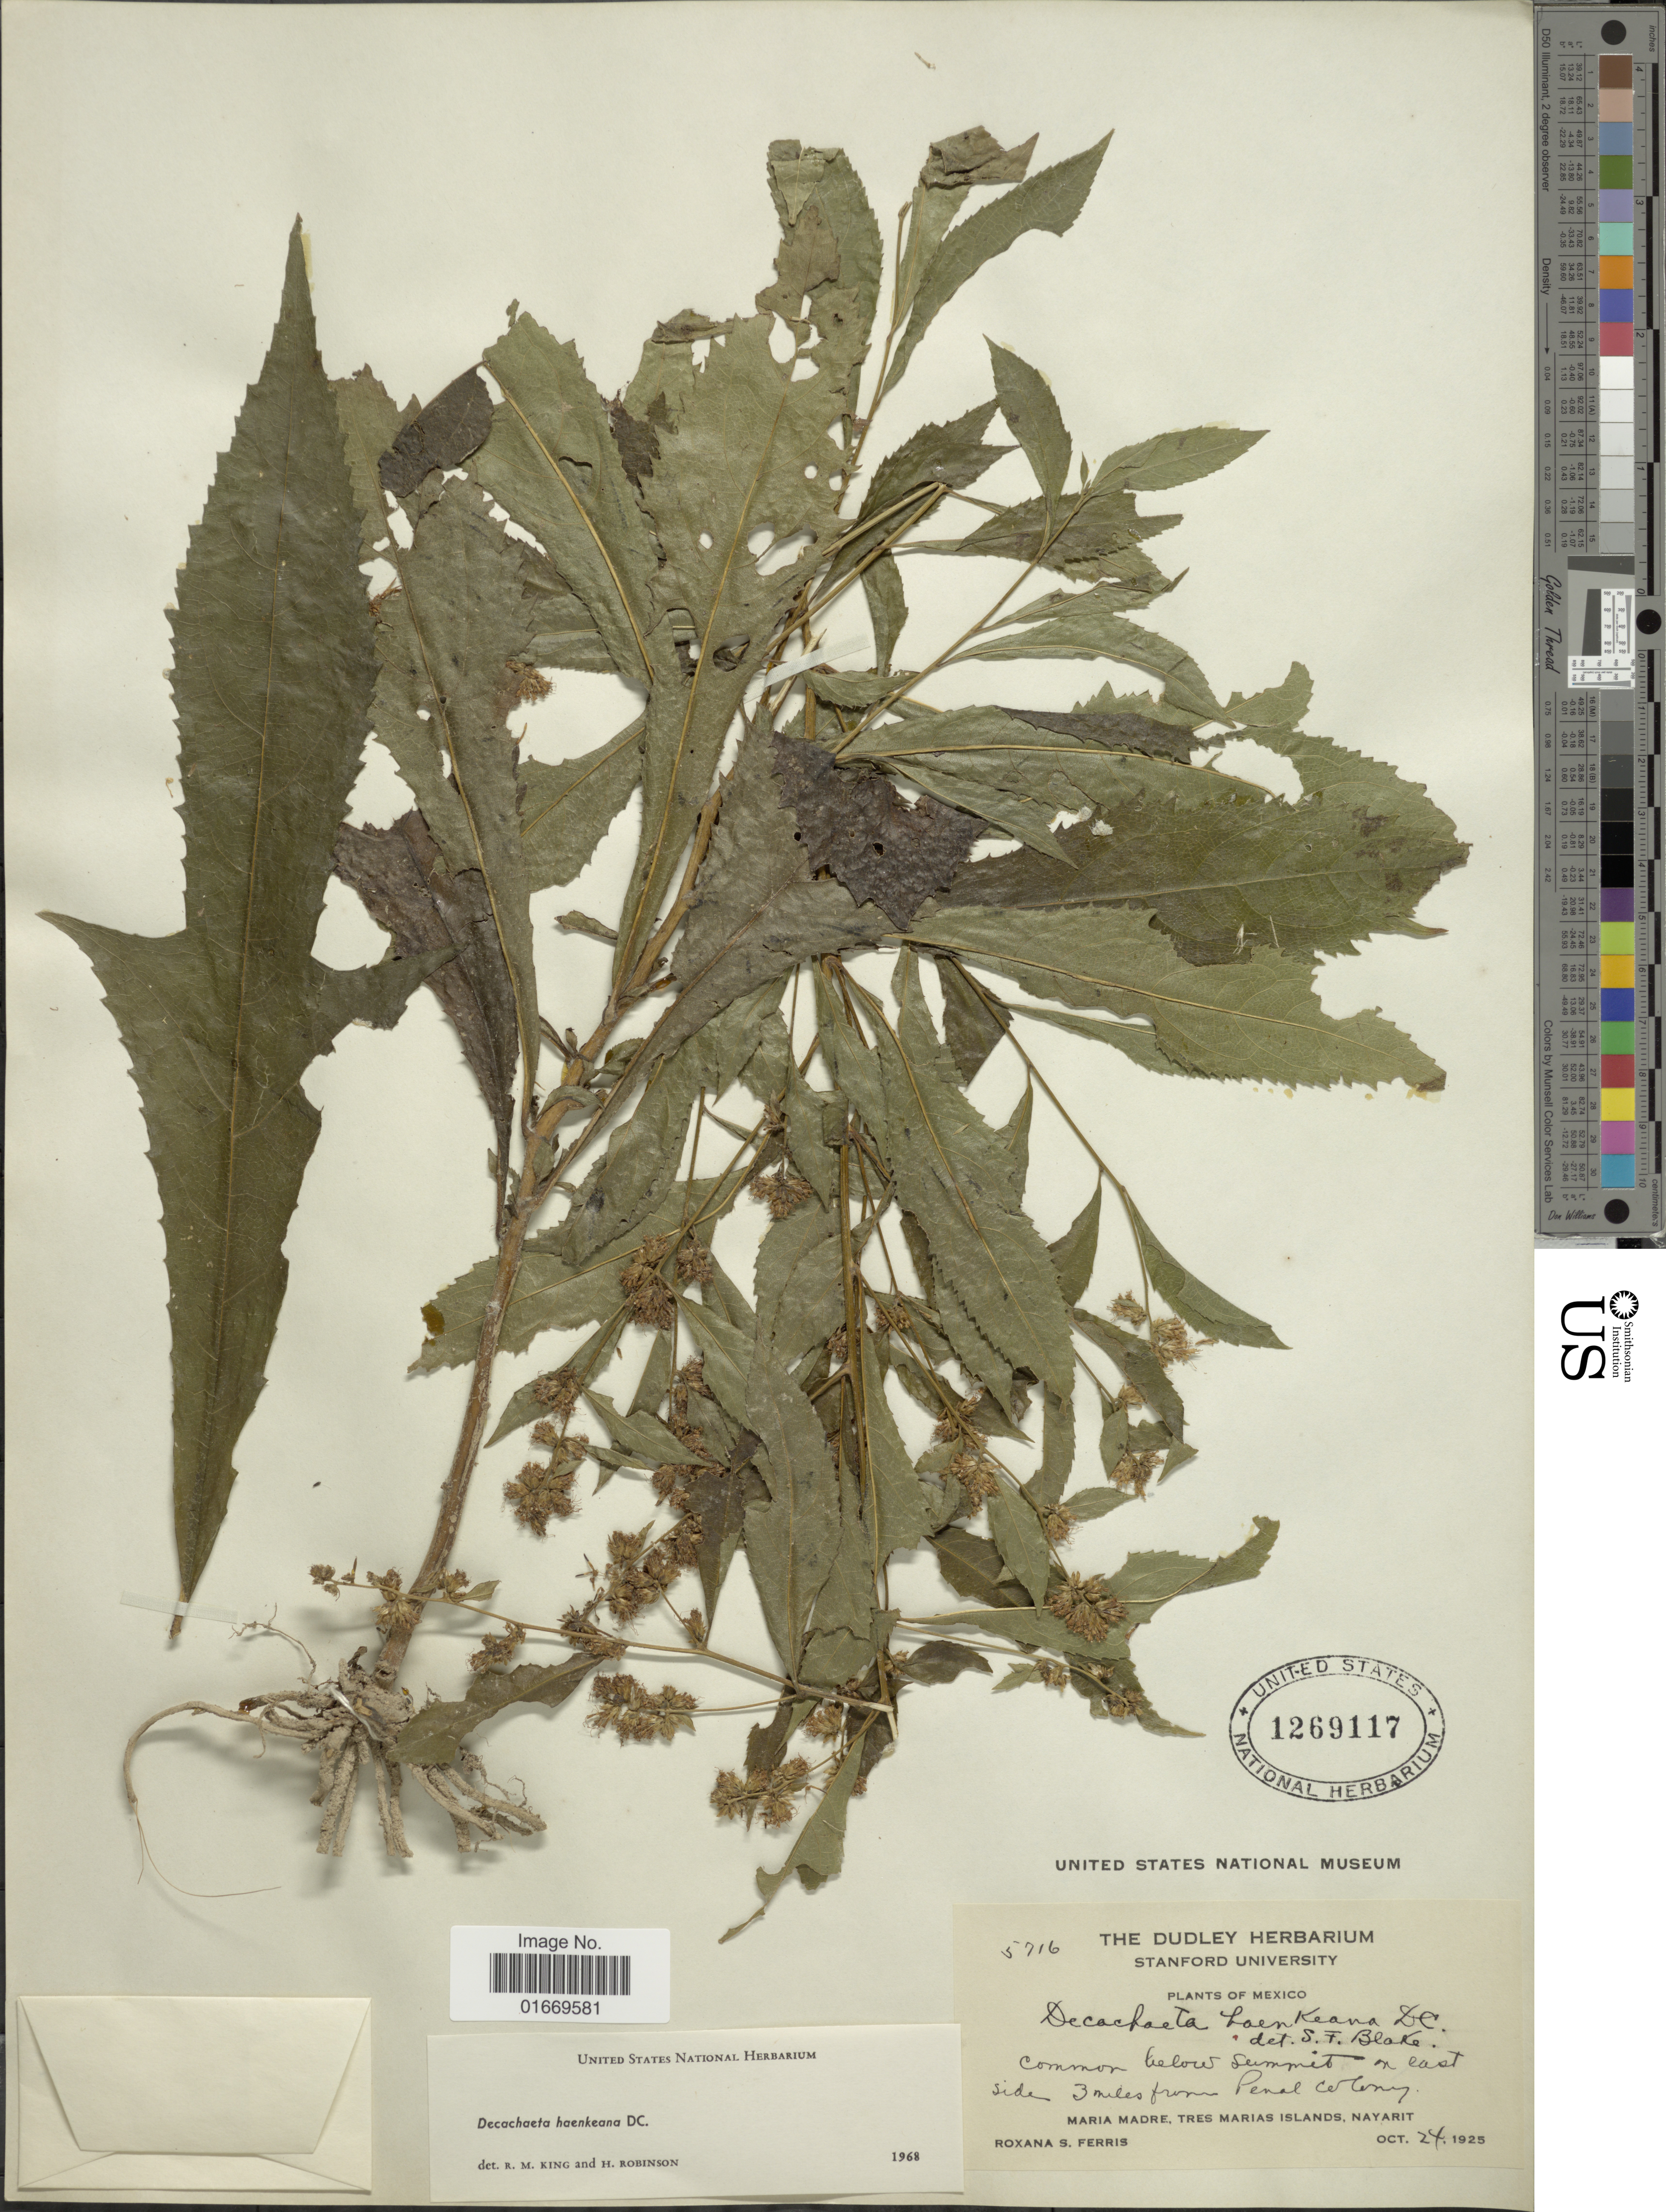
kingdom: Plantae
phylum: Tracheophyta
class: Magnoliopsida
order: Asterales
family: Asteraceae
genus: Decachaeta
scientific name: Decachaeta haenkeana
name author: DC.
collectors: R. S. Ferris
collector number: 5716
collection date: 1925-10-24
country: Mexico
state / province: Nayarit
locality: Common below summit on east side 3 miles from Penal Colony, Maria Madre, Tres Marias Islands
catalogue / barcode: US 1269117